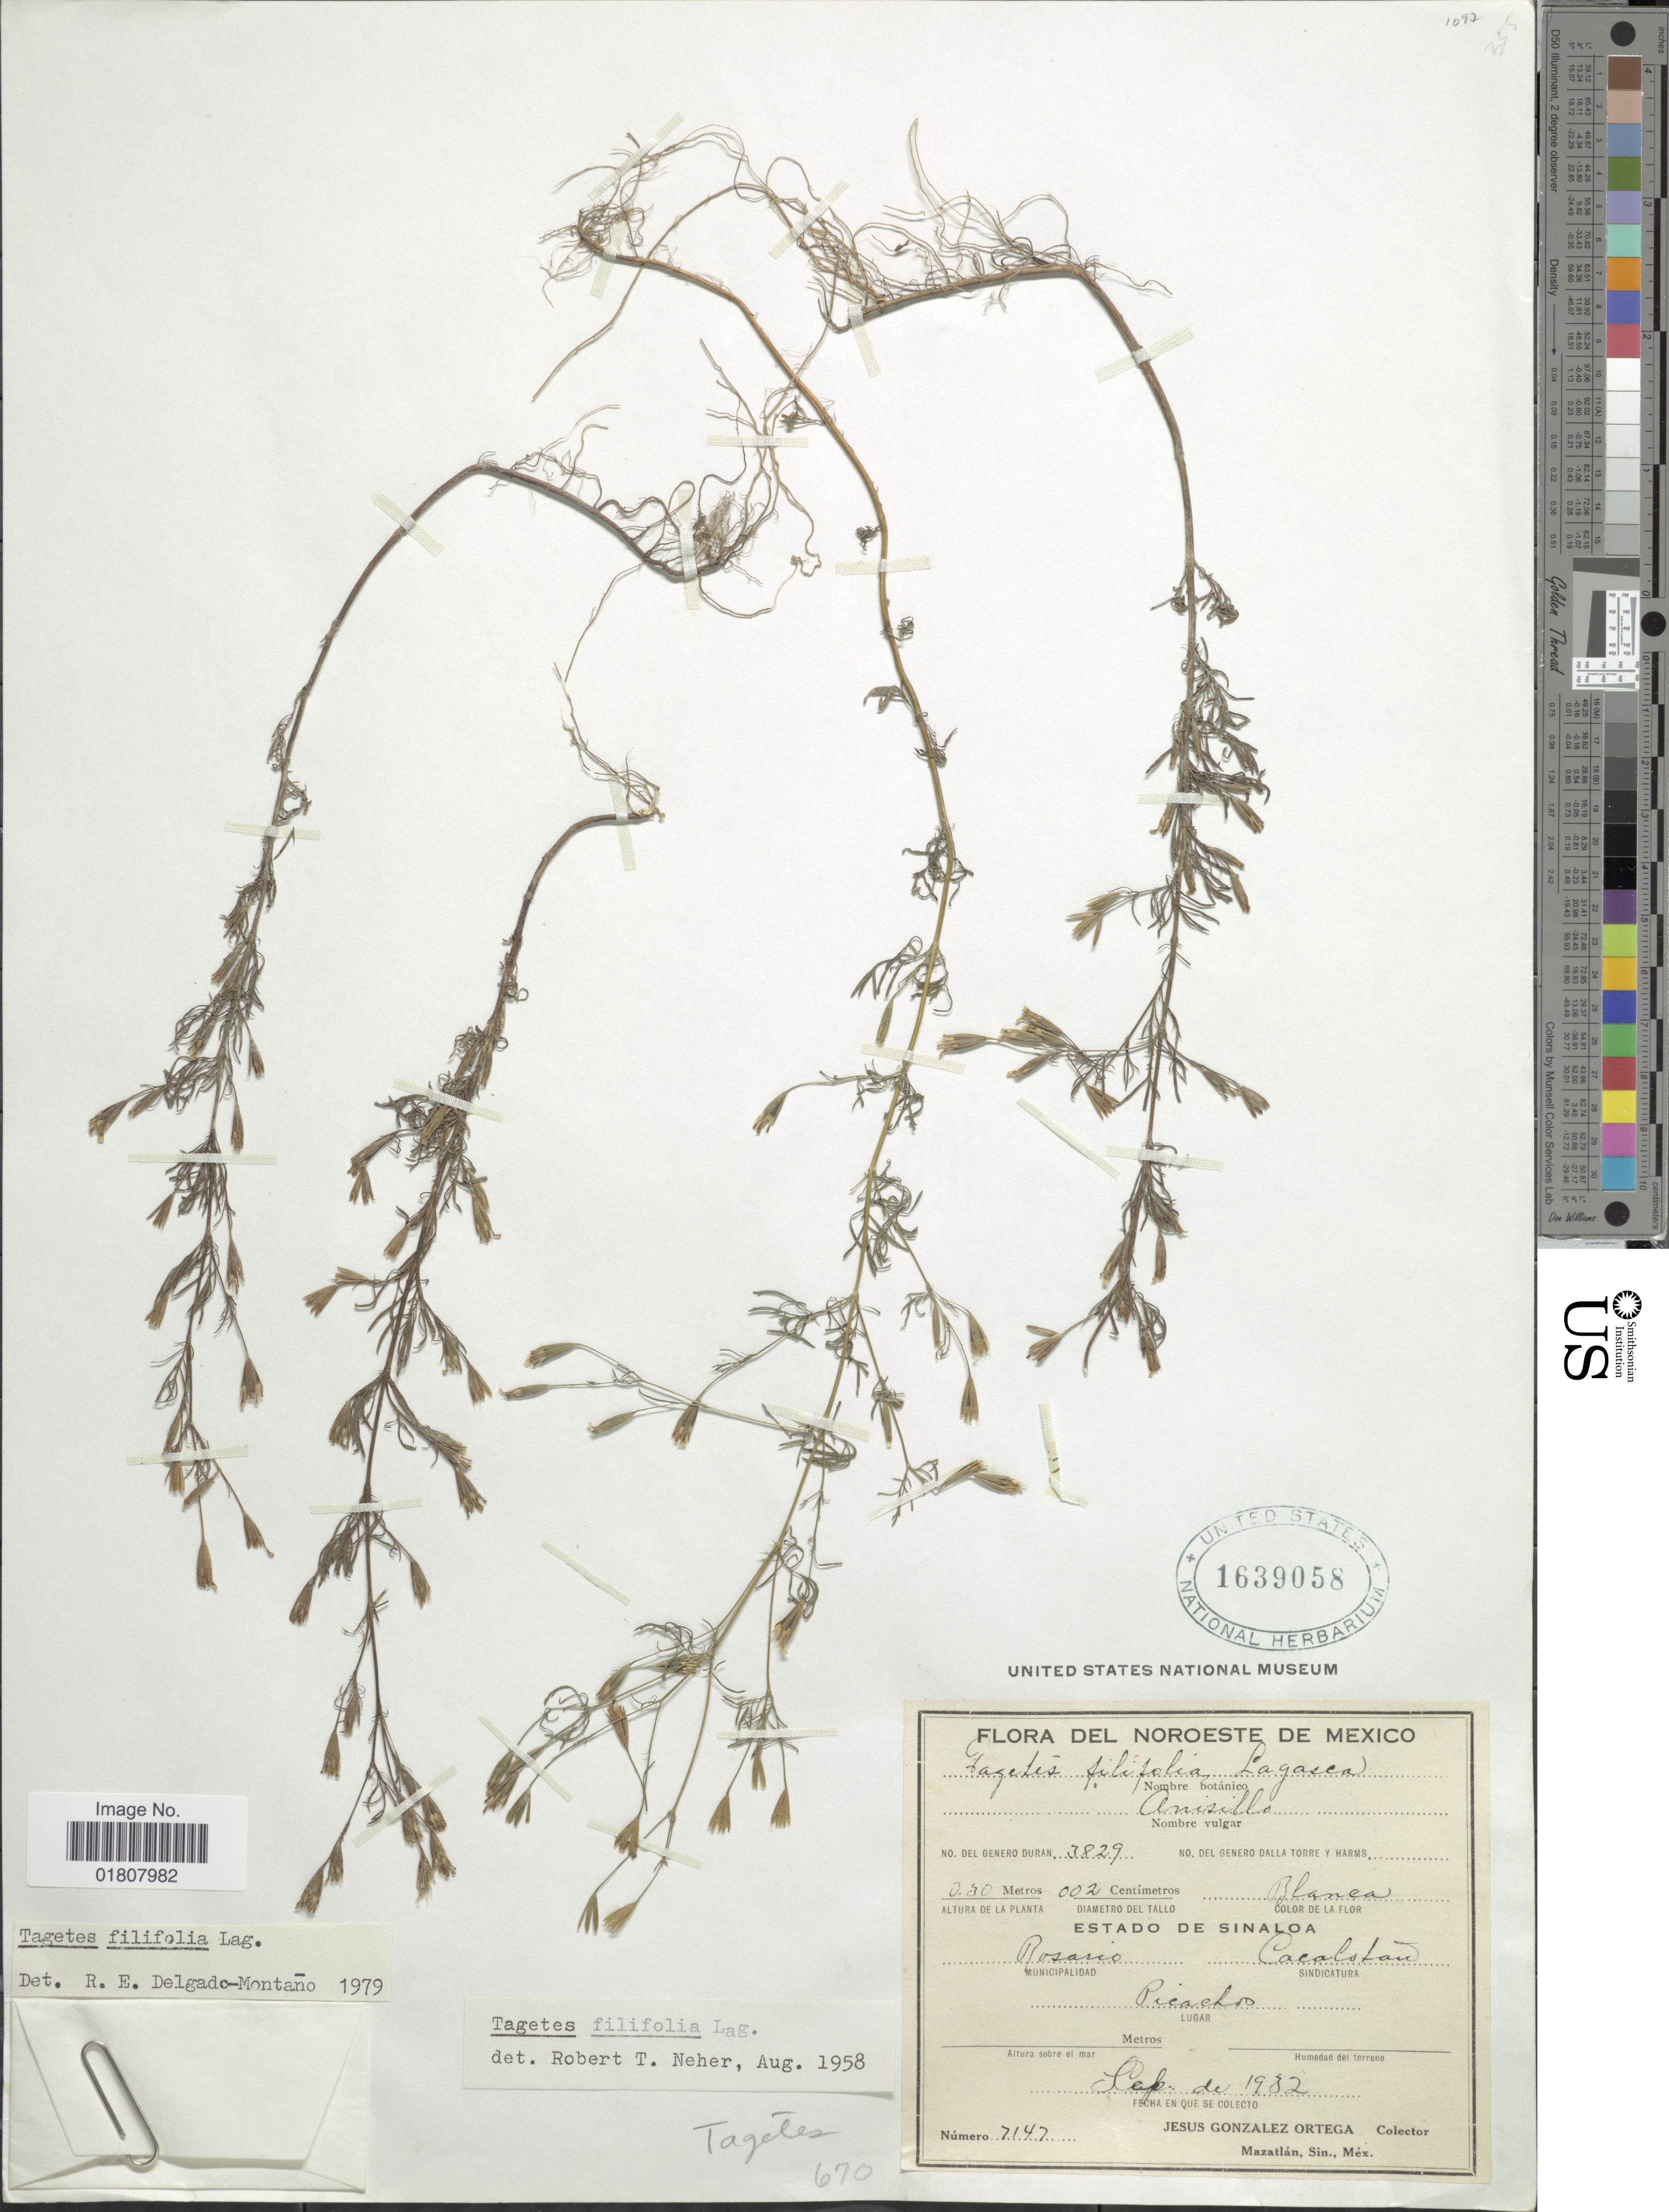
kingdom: Plantae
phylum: Tracheophyta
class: Magnoliopsida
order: Asterales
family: Asteraceae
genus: Tagetes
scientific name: Tagetes filifolia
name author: Lag.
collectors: J. Ortega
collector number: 7147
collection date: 1932-09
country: Mexico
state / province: Sinaloa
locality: Noroeste de Mexico, Rosario, Cacalotan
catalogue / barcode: US 1639058